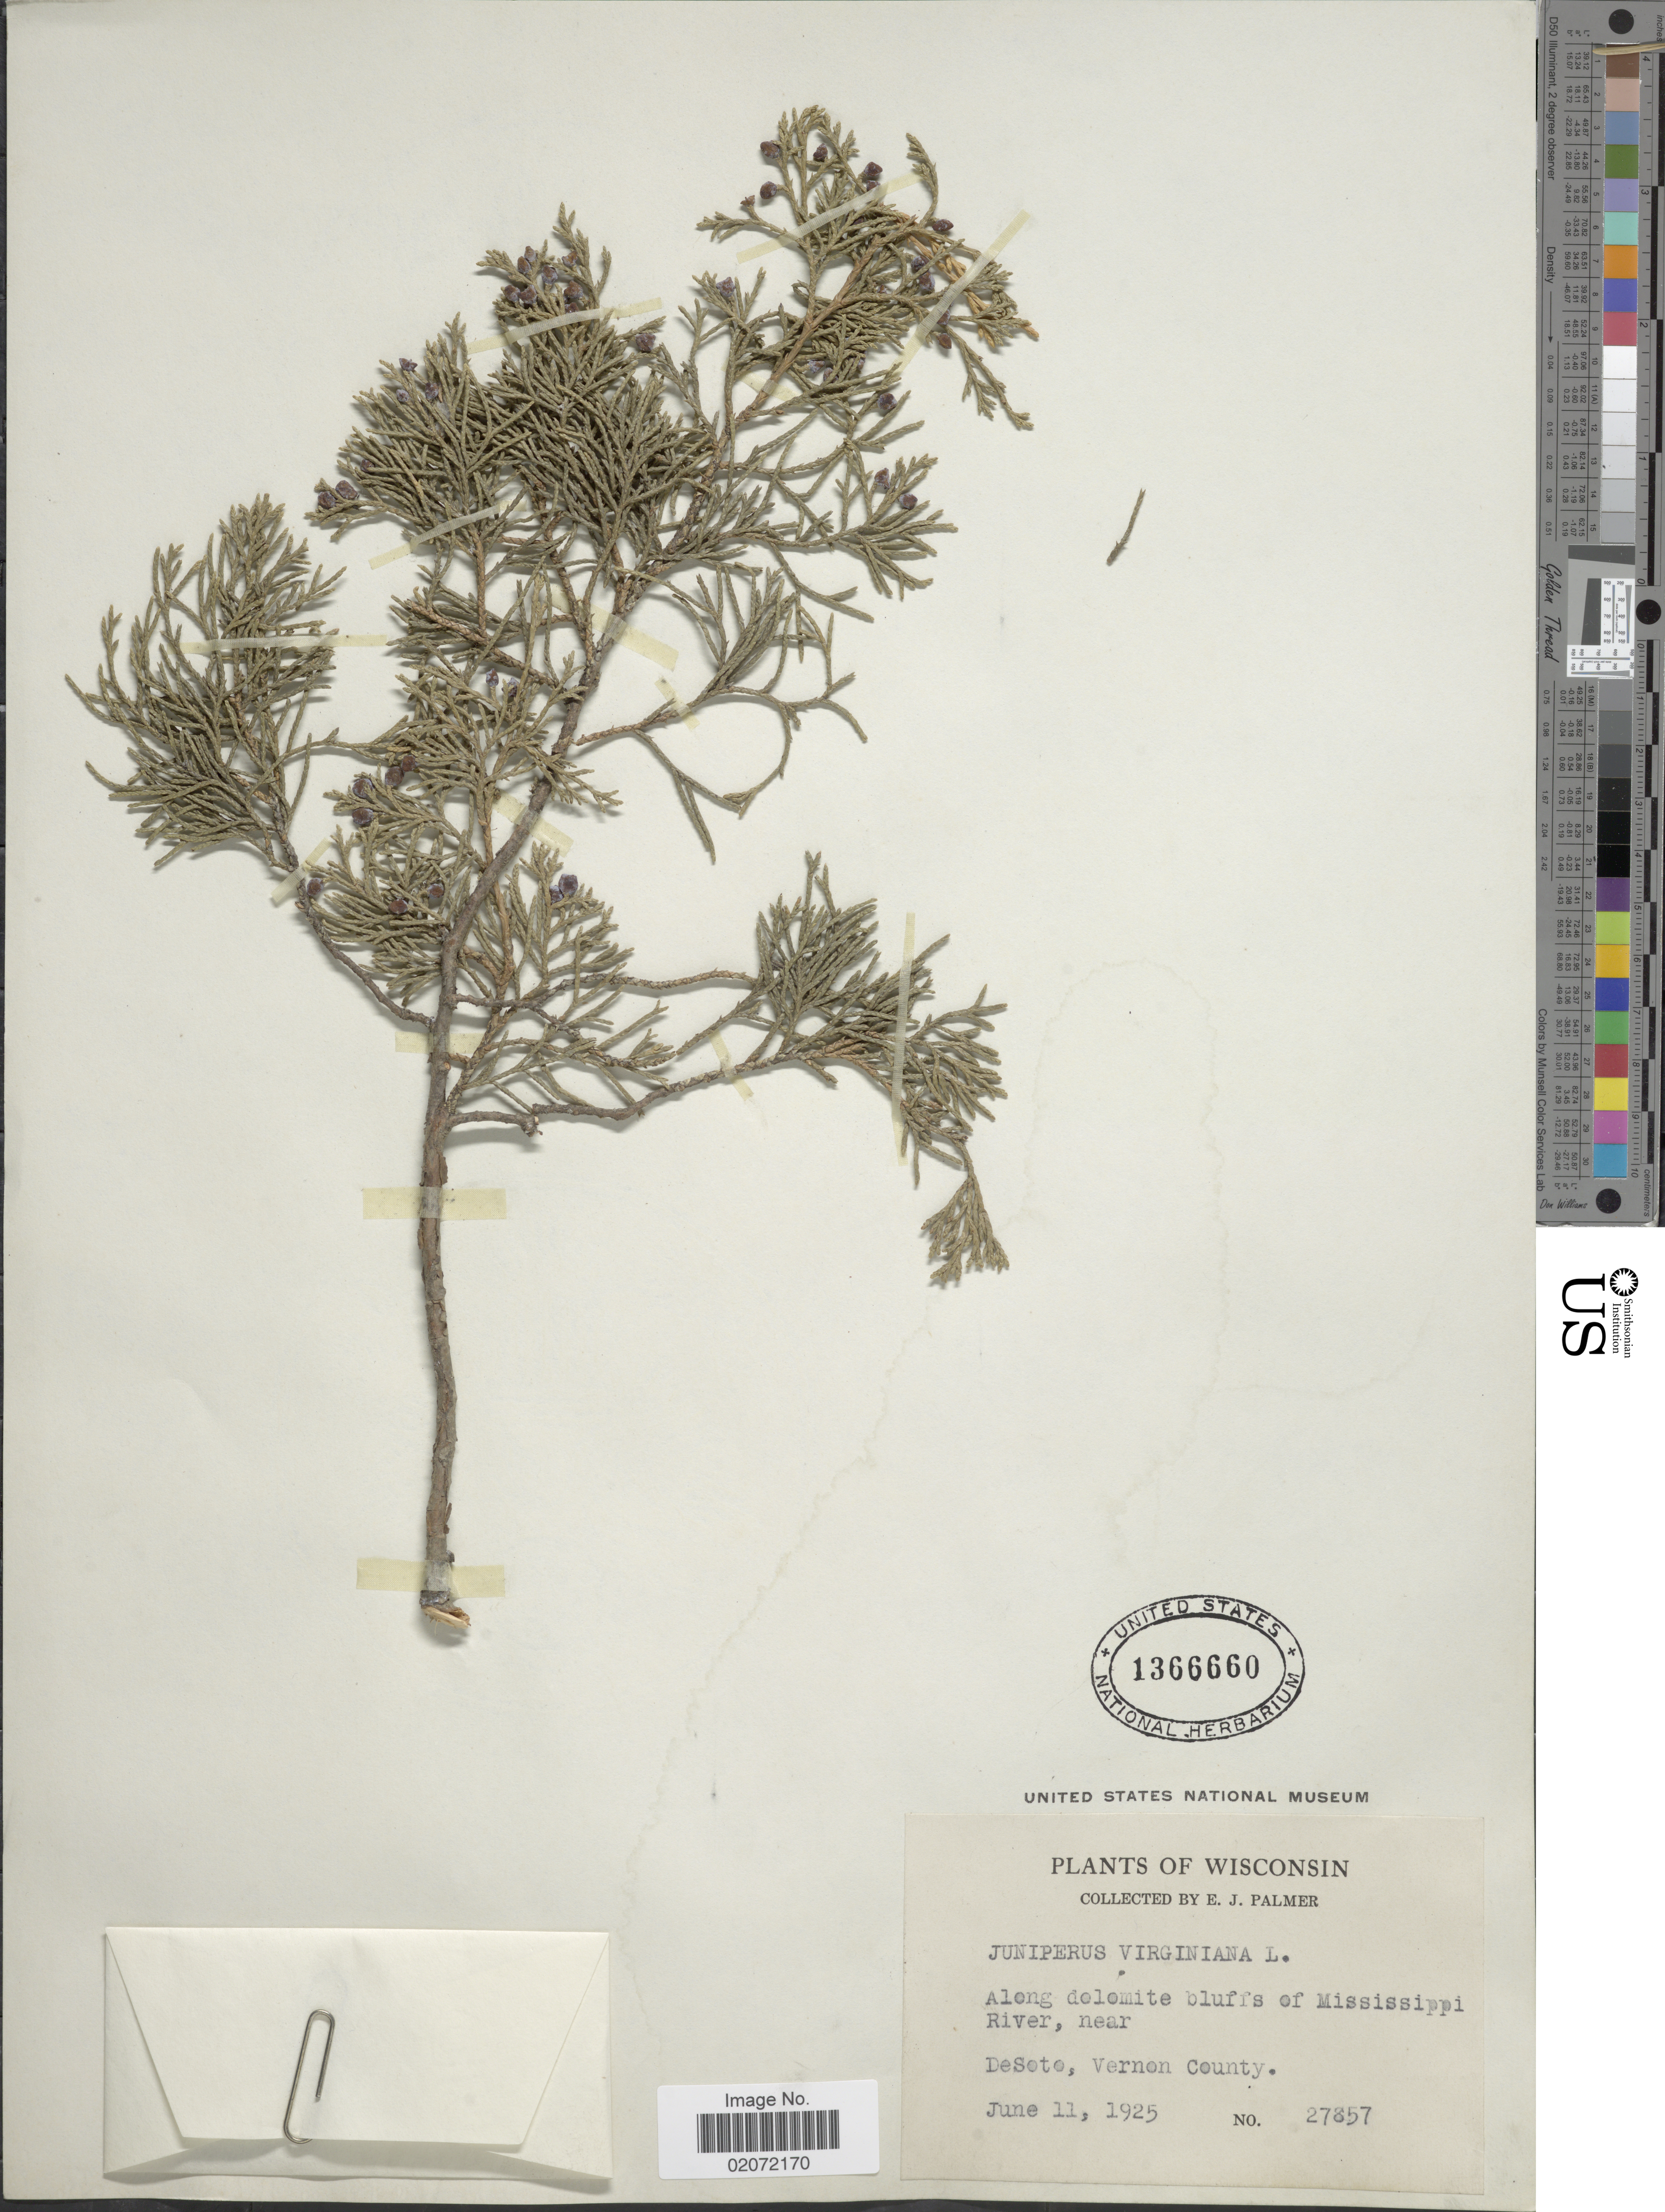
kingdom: Plantae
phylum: Tracheophyta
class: Pinopsida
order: Pinales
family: Cupressaceae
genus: Juniperus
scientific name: Juniperus virginiana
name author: L.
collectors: E. J. Palmer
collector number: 27857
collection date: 1925-06-11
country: United States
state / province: Wisconsin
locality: Along Dolomite bluffs of Mississippi River near DeSoto, Vernon county.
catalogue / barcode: US 1366660